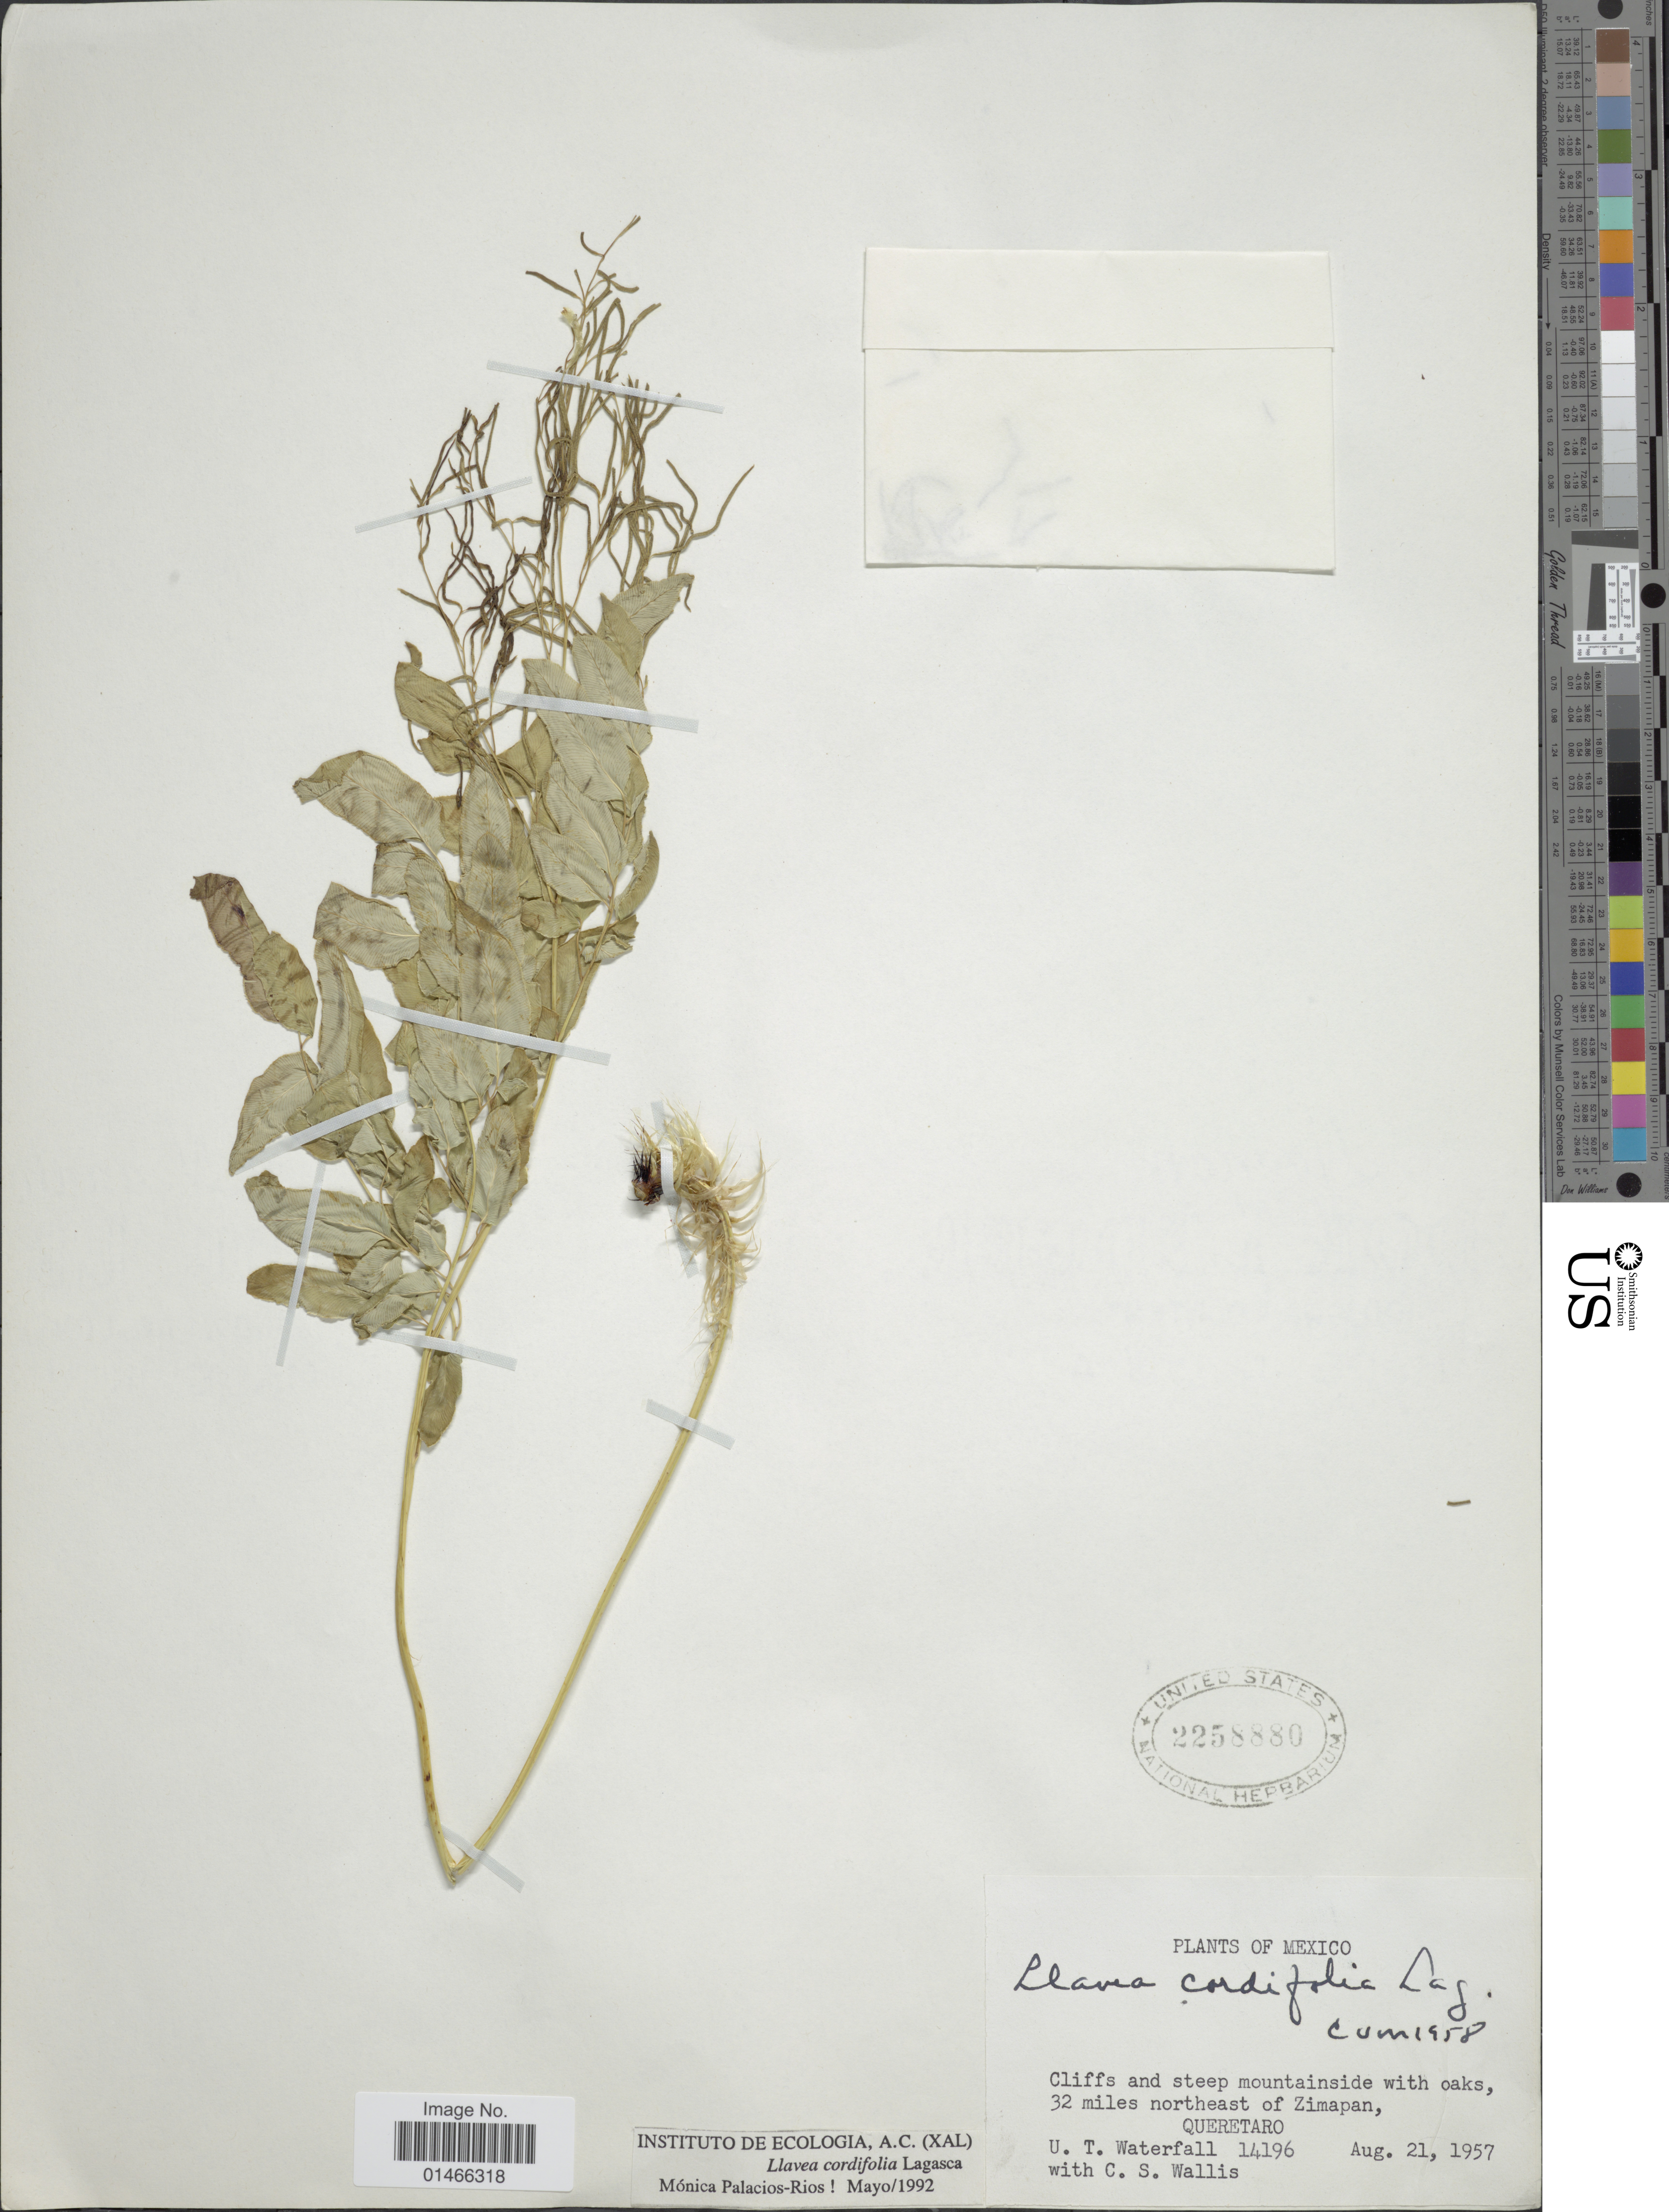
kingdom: Plantae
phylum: Tracheophyta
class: Polypodiopsida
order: Polypodiales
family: Pteridaceae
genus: Llavea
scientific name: Llavea cordifolia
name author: Lag.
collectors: U. T. Waterfall & C. S. Wallis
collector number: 14196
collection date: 1957-08-21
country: Mexico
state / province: Querétaro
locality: Cliffs and steep mountainside with oaks, 32 miles northeast of Zimapan, Queretaro.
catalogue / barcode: US 2258880